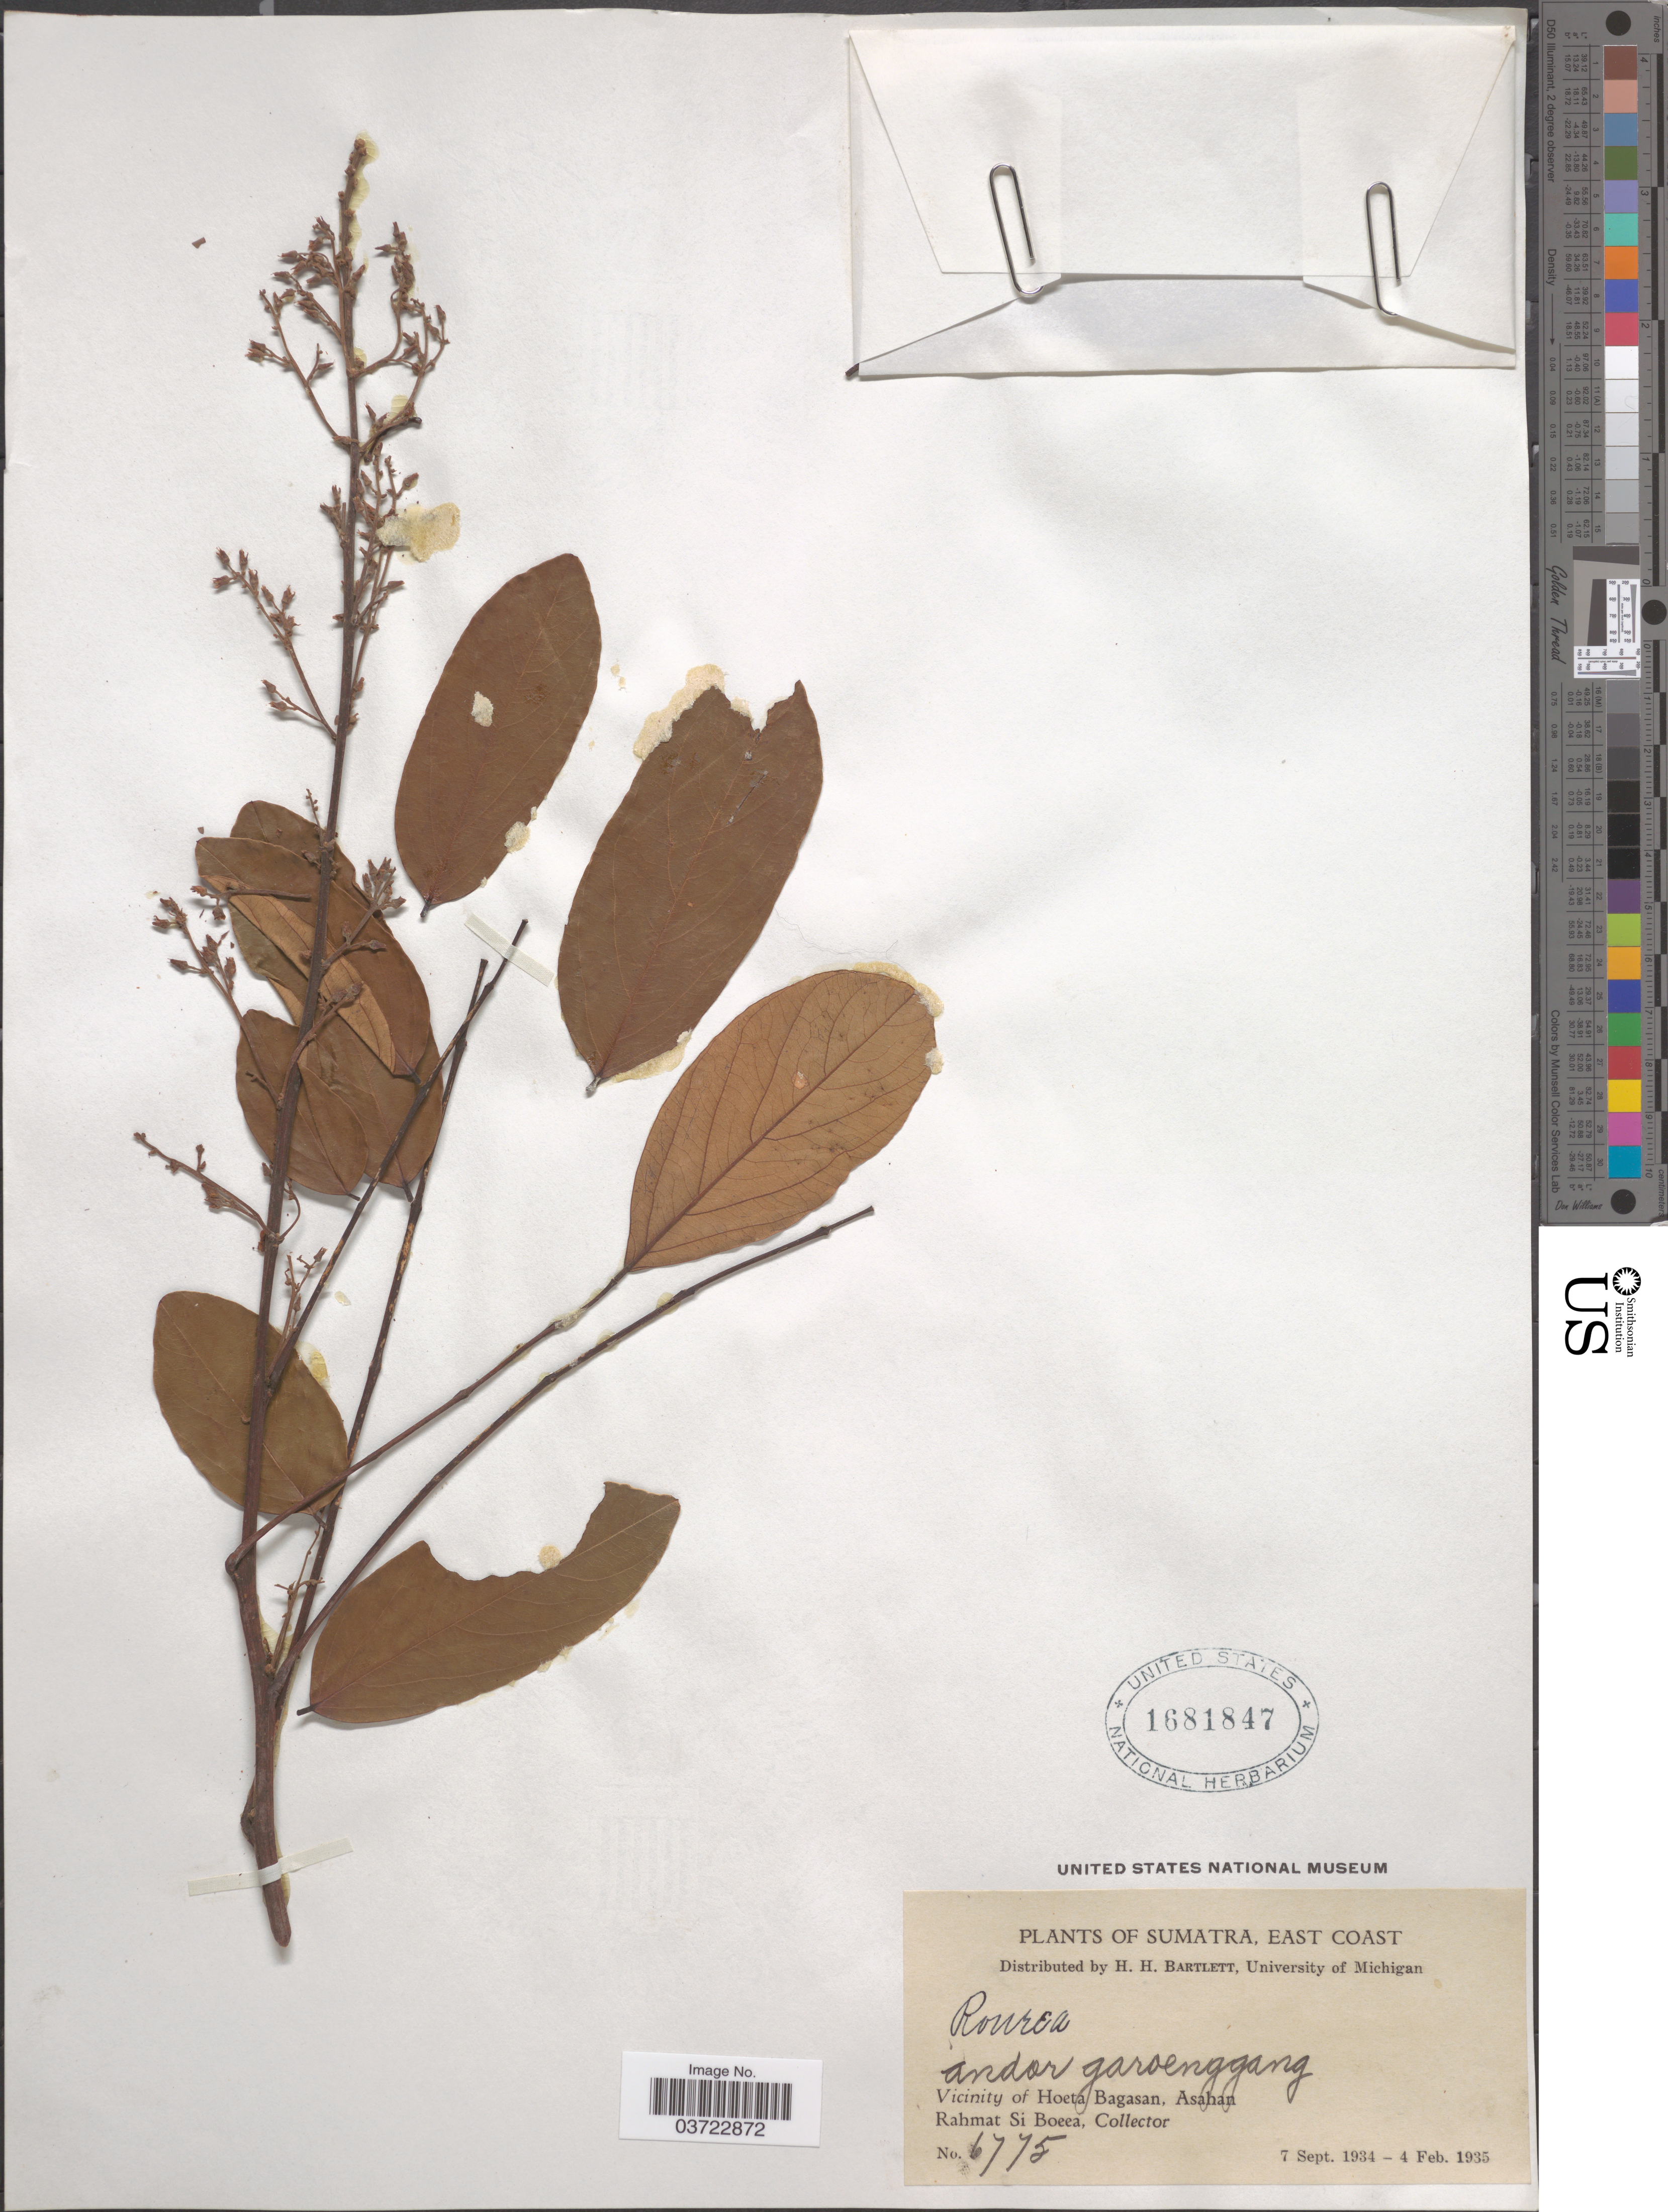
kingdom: Plantae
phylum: Tracheophyta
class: Magnoliopsida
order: Oxalidales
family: Connaraceae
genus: Rourea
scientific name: Rourea sp.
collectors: Rahmat Si Boeea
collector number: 6775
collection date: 1934-09-07/1935-02-04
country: Indonesia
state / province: Sumatra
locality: East Coast. Vicinity of Hoeta Bagasan, Asahan.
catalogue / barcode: US 1681847